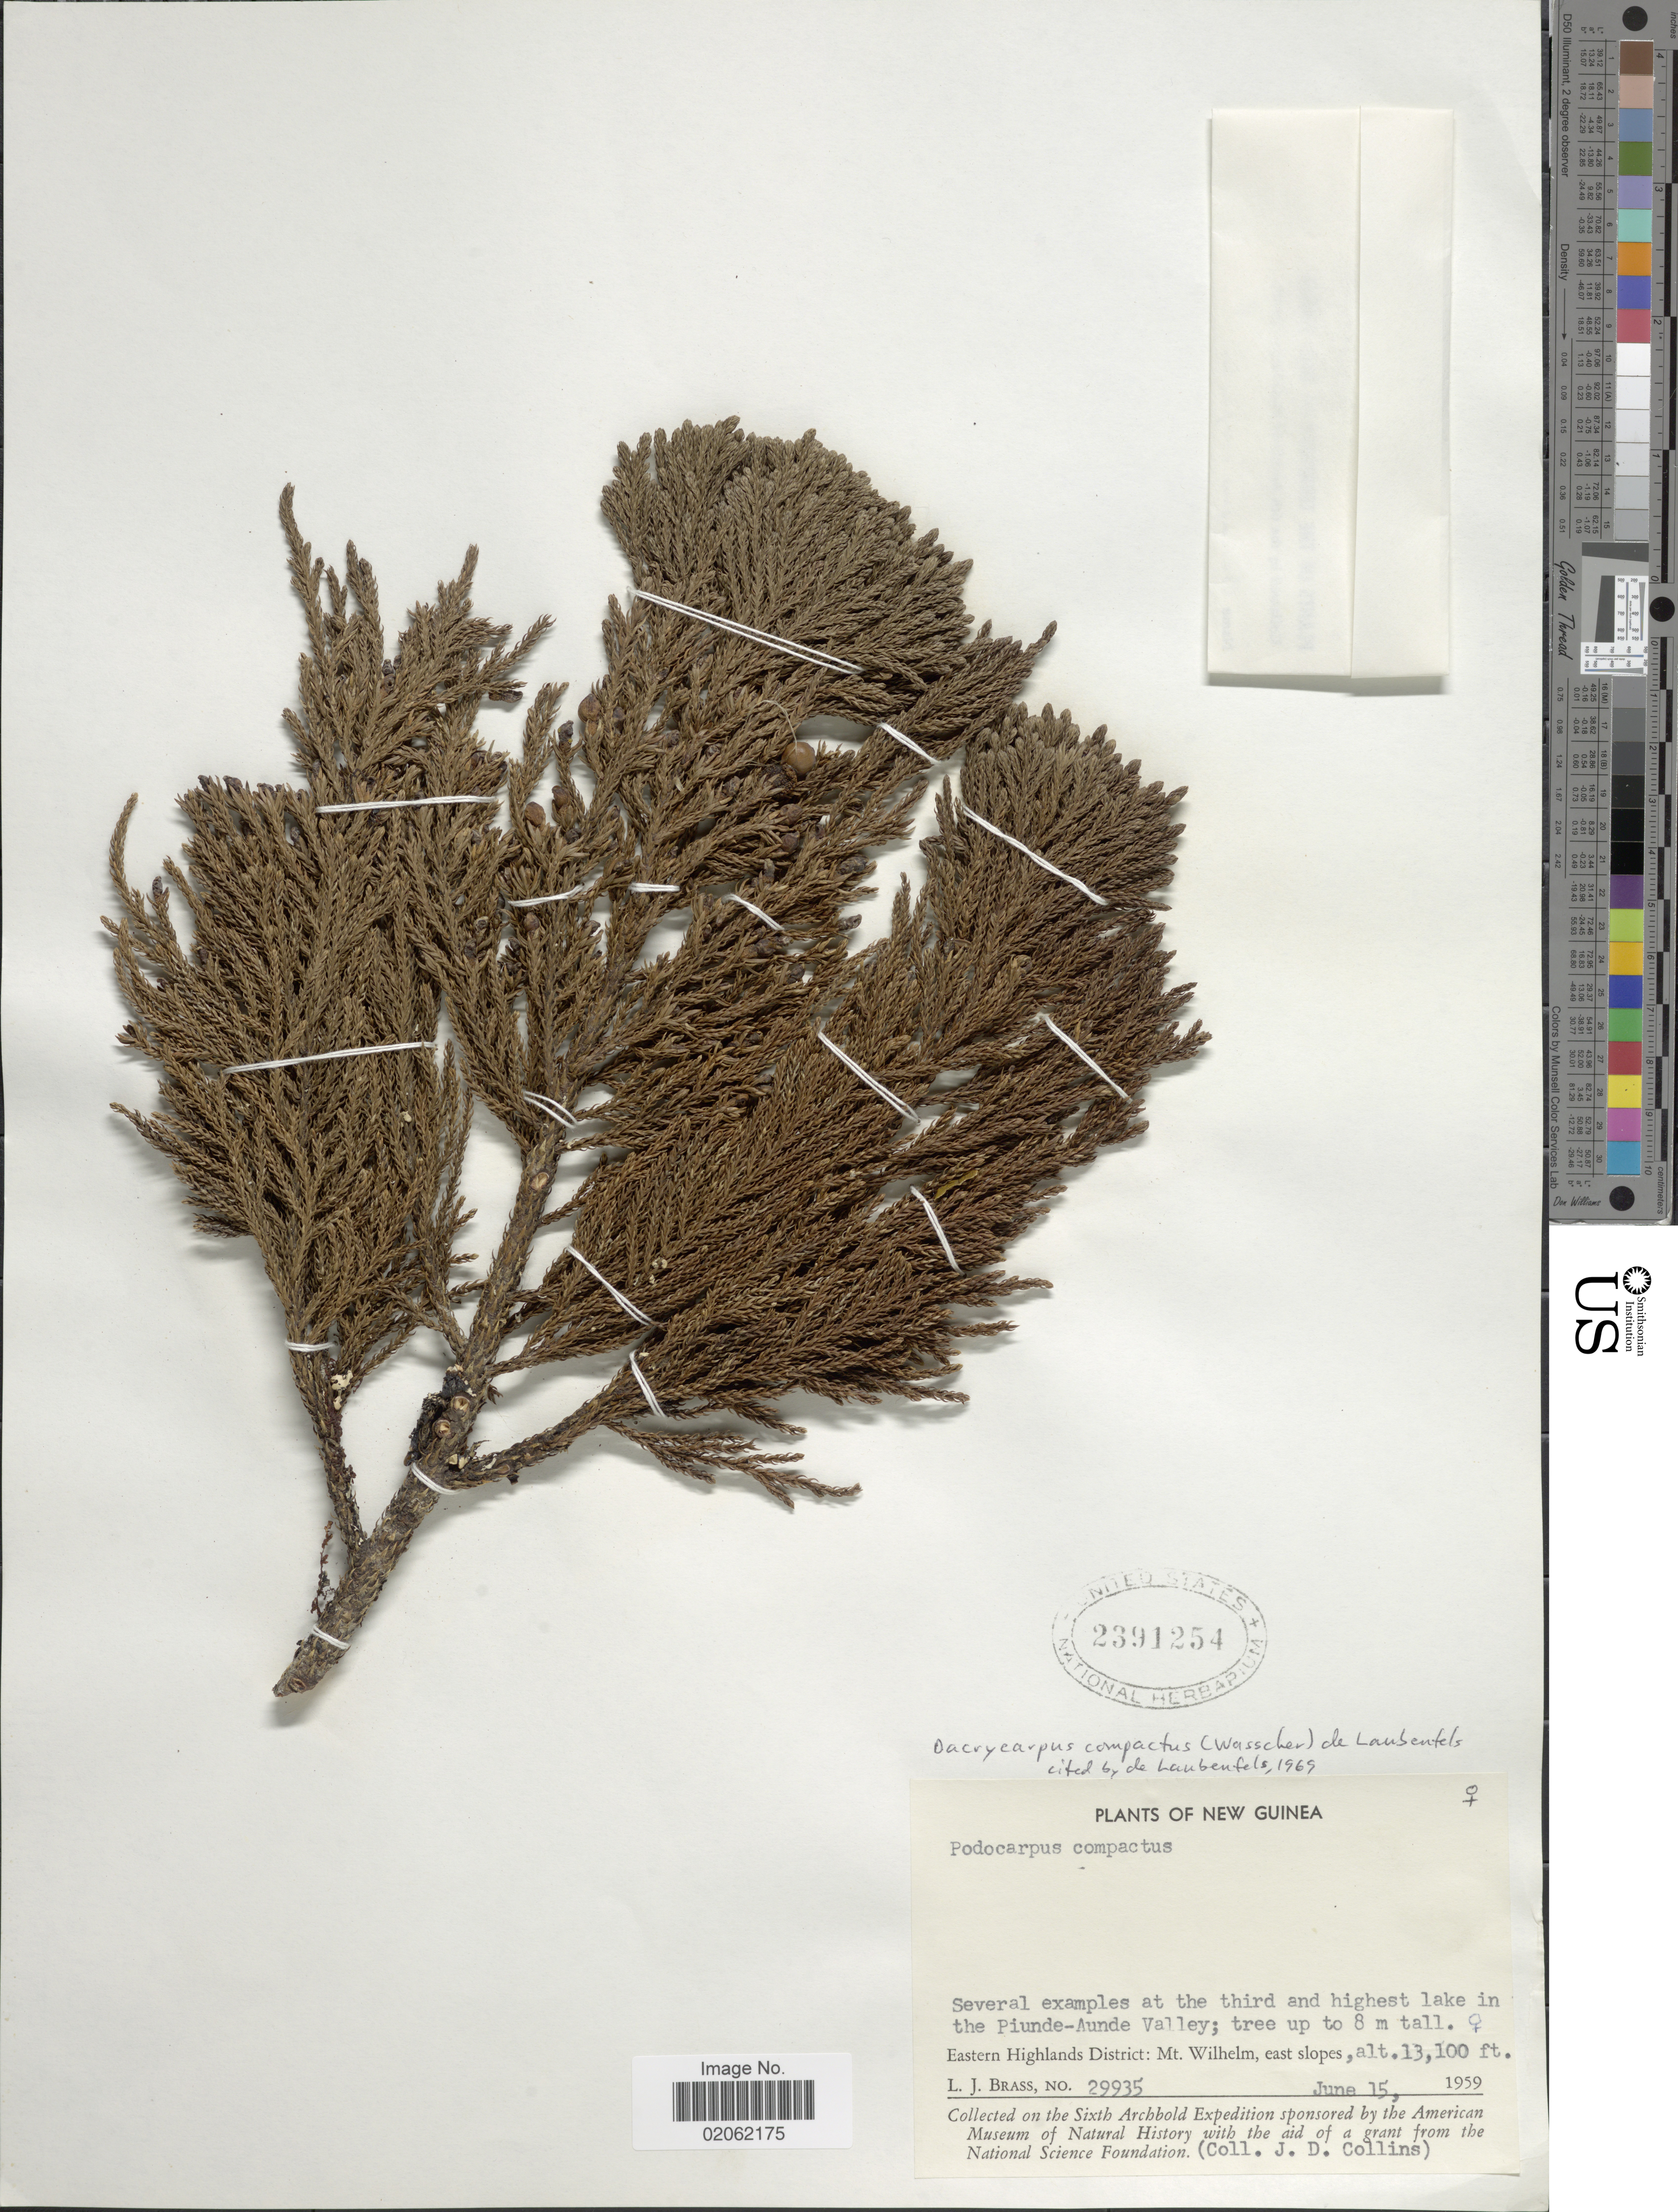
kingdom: Plantae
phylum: Tracheophyta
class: Pinopsida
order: Pinales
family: Podocarpaceae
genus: Dacrycarpus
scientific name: Dacrycarpus compactus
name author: (Wasscher) de Laub.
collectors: L. J. Brass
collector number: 29935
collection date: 1959-06-15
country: Papua New Guinea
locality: New Guinea, Eastern Highlands District: Mt Wilhelm, east slopes, Several examples at the third and hghest lake in the Piunde-Aunde Valley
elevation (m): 3993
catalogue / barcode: US 2391254